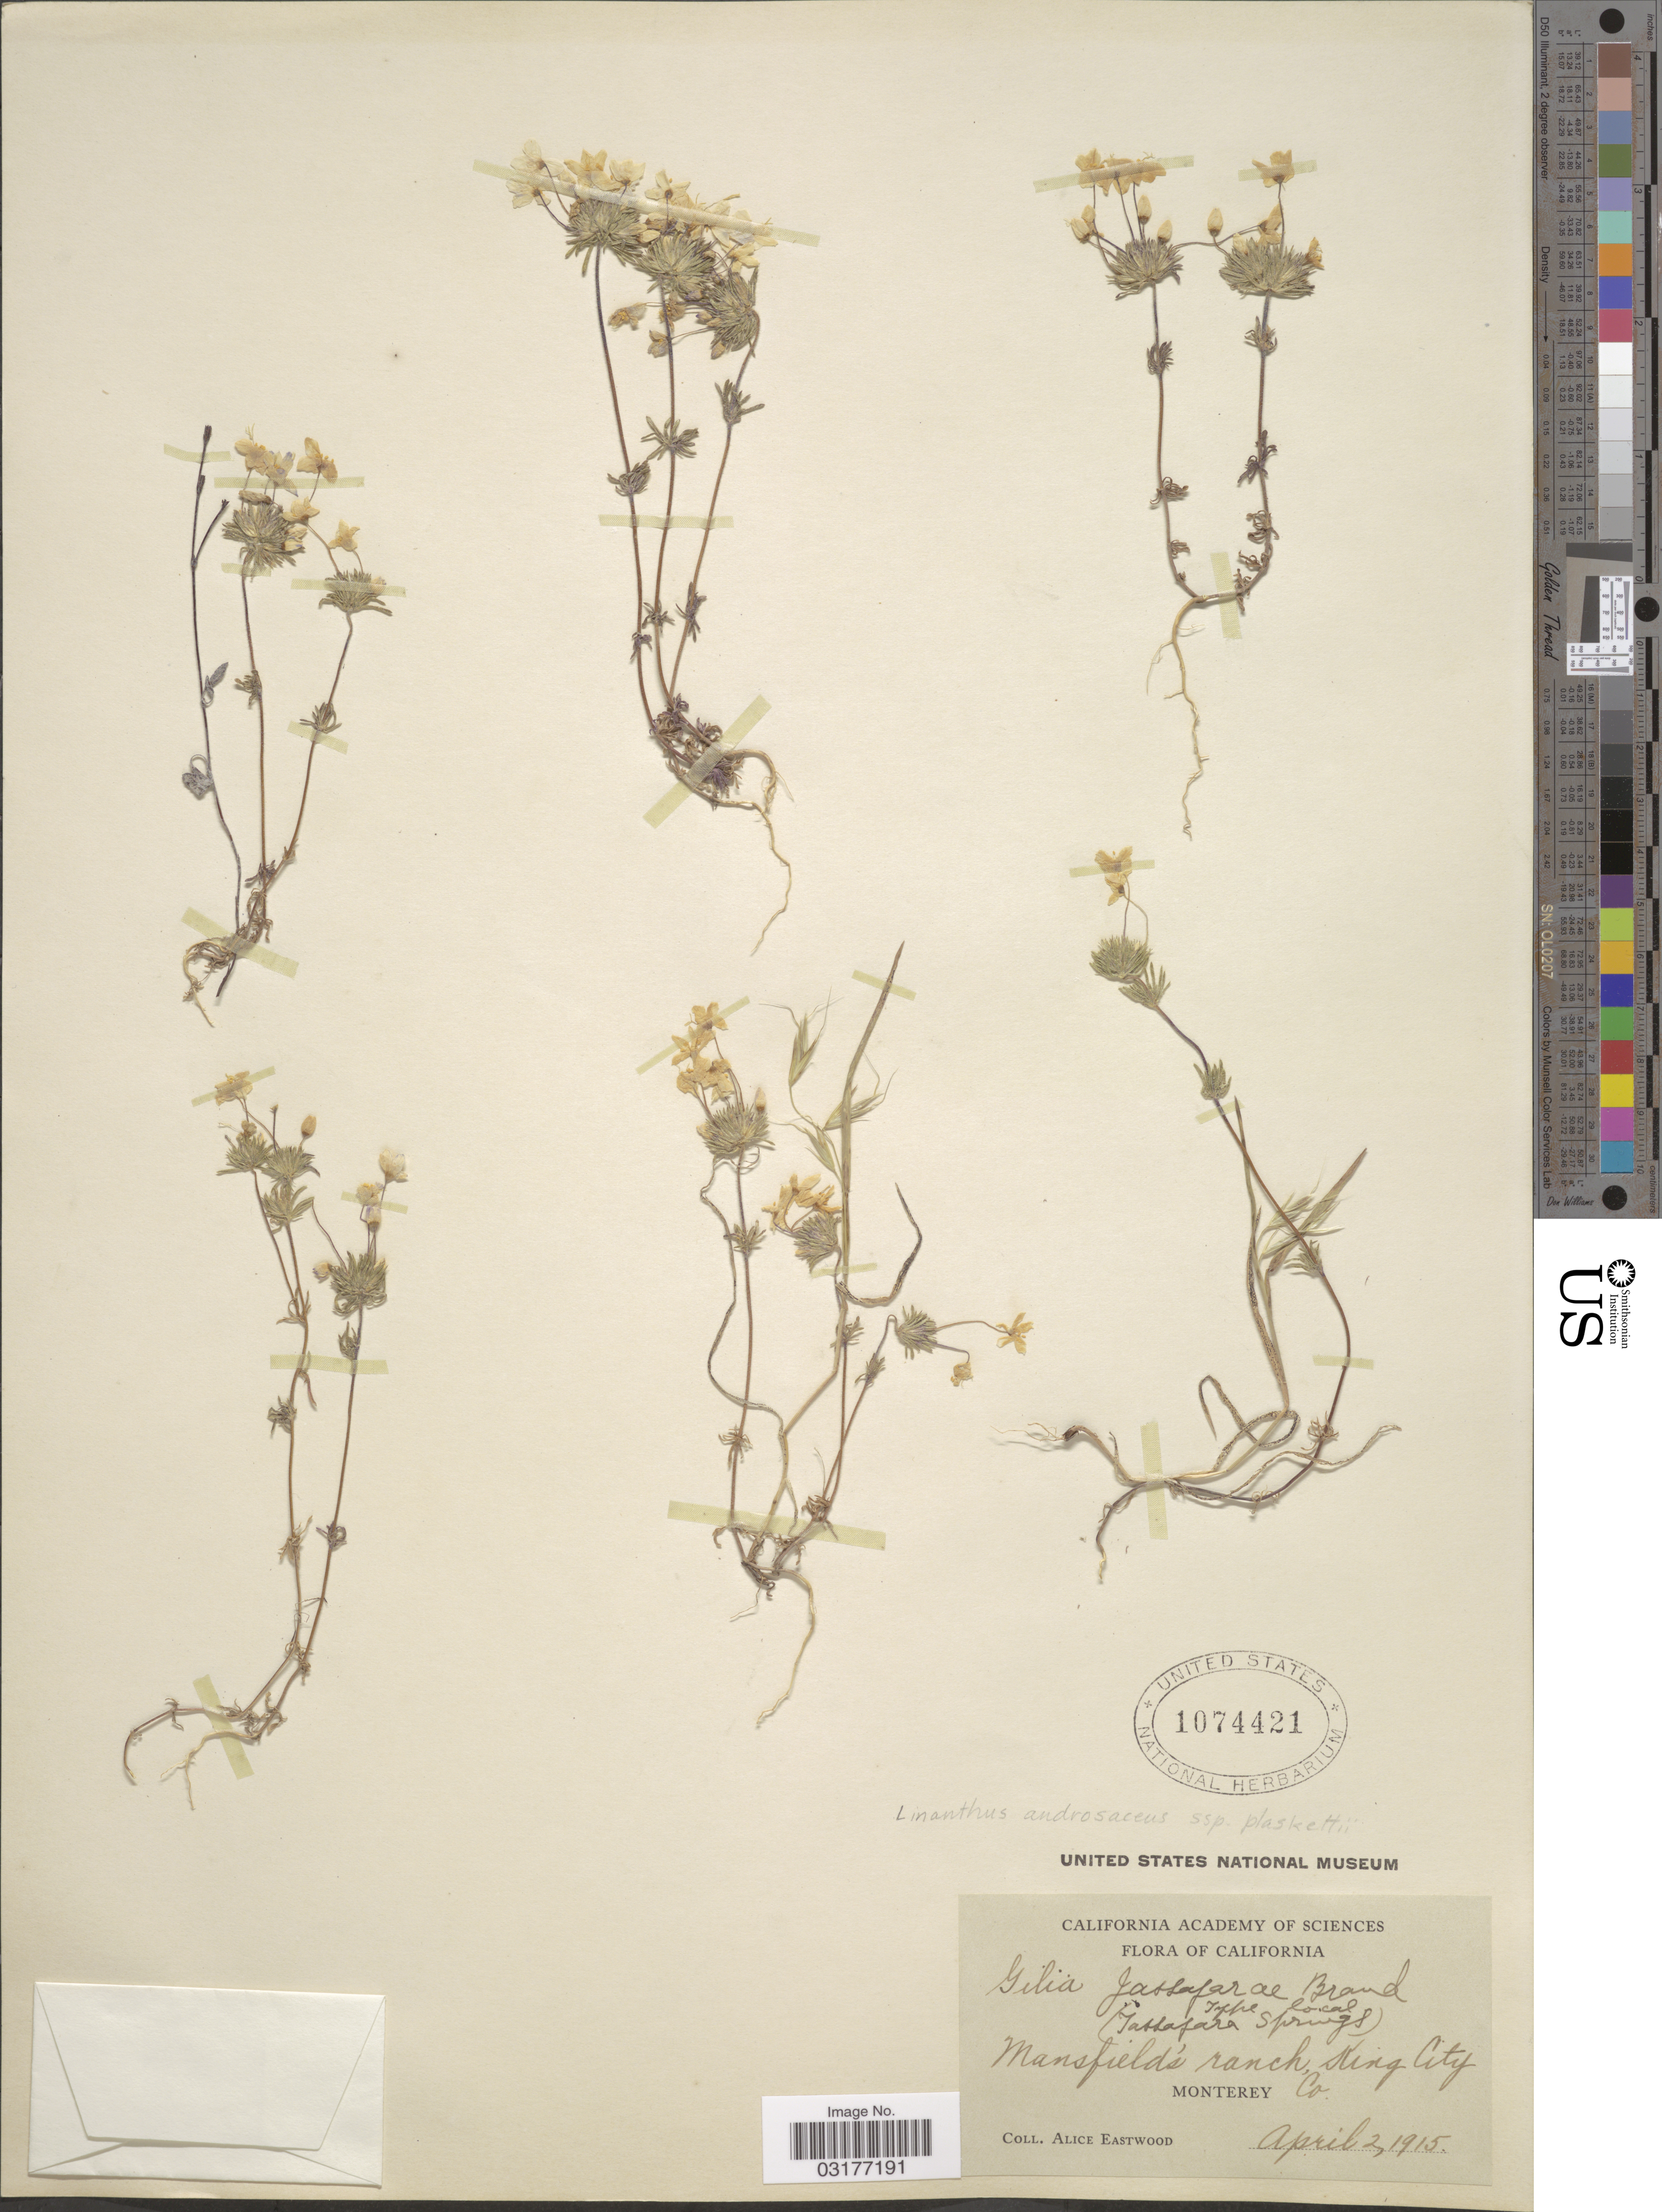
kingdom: Plantae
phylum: Tracheophyta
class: Magnoliopsida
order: Ericales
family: Polemoniaceae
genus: Leptosiphon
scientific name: Leptosiphon androsaceus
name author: Benth.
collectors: A. Eastwood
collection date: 1915-04-02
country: United States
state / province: California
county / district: Monterey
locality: Mansfields ranch, King City. Monterey Co.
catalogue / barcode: US 1074421